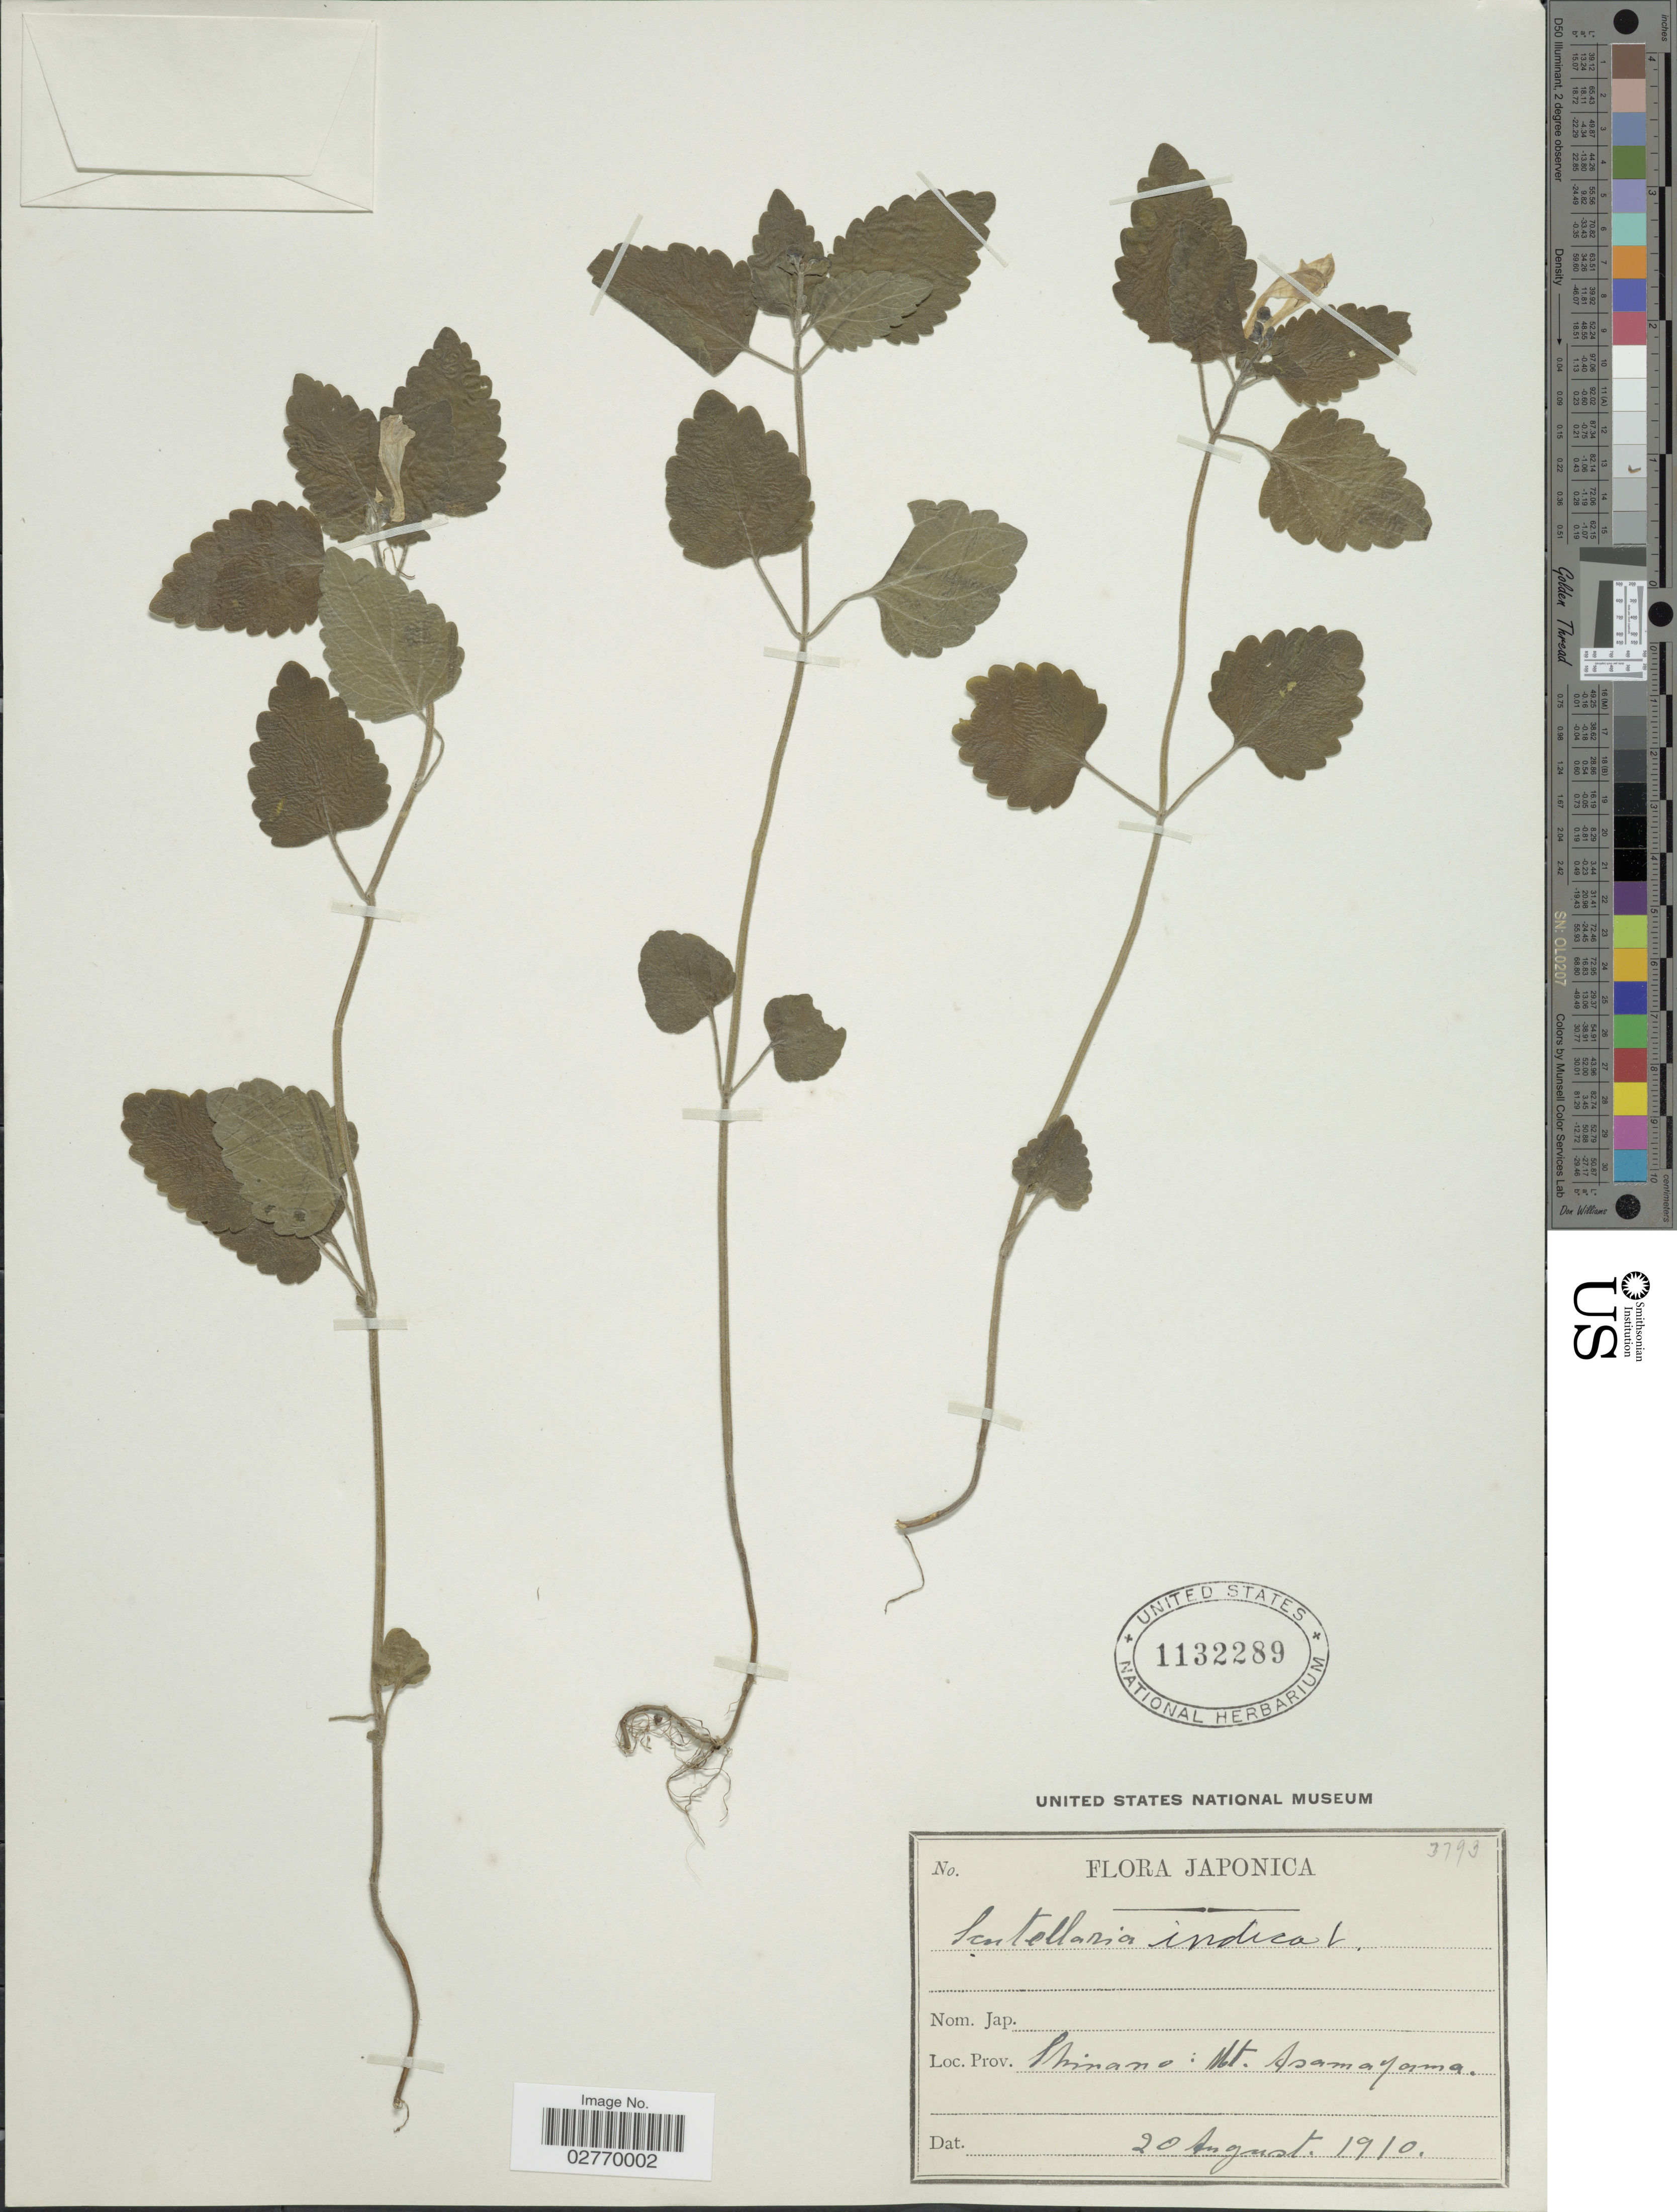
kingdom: Plantae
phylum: Tracheophyta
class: Magnoliopsida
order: Lamiales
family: Lamiaceae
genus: Scutellaria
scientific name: Scutellaria indica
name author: L.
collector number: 3793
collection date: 1910-08-20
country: Japan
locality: Japonica. Prov. Shimano: Mt. Asamayama.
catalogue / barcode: US 1132289